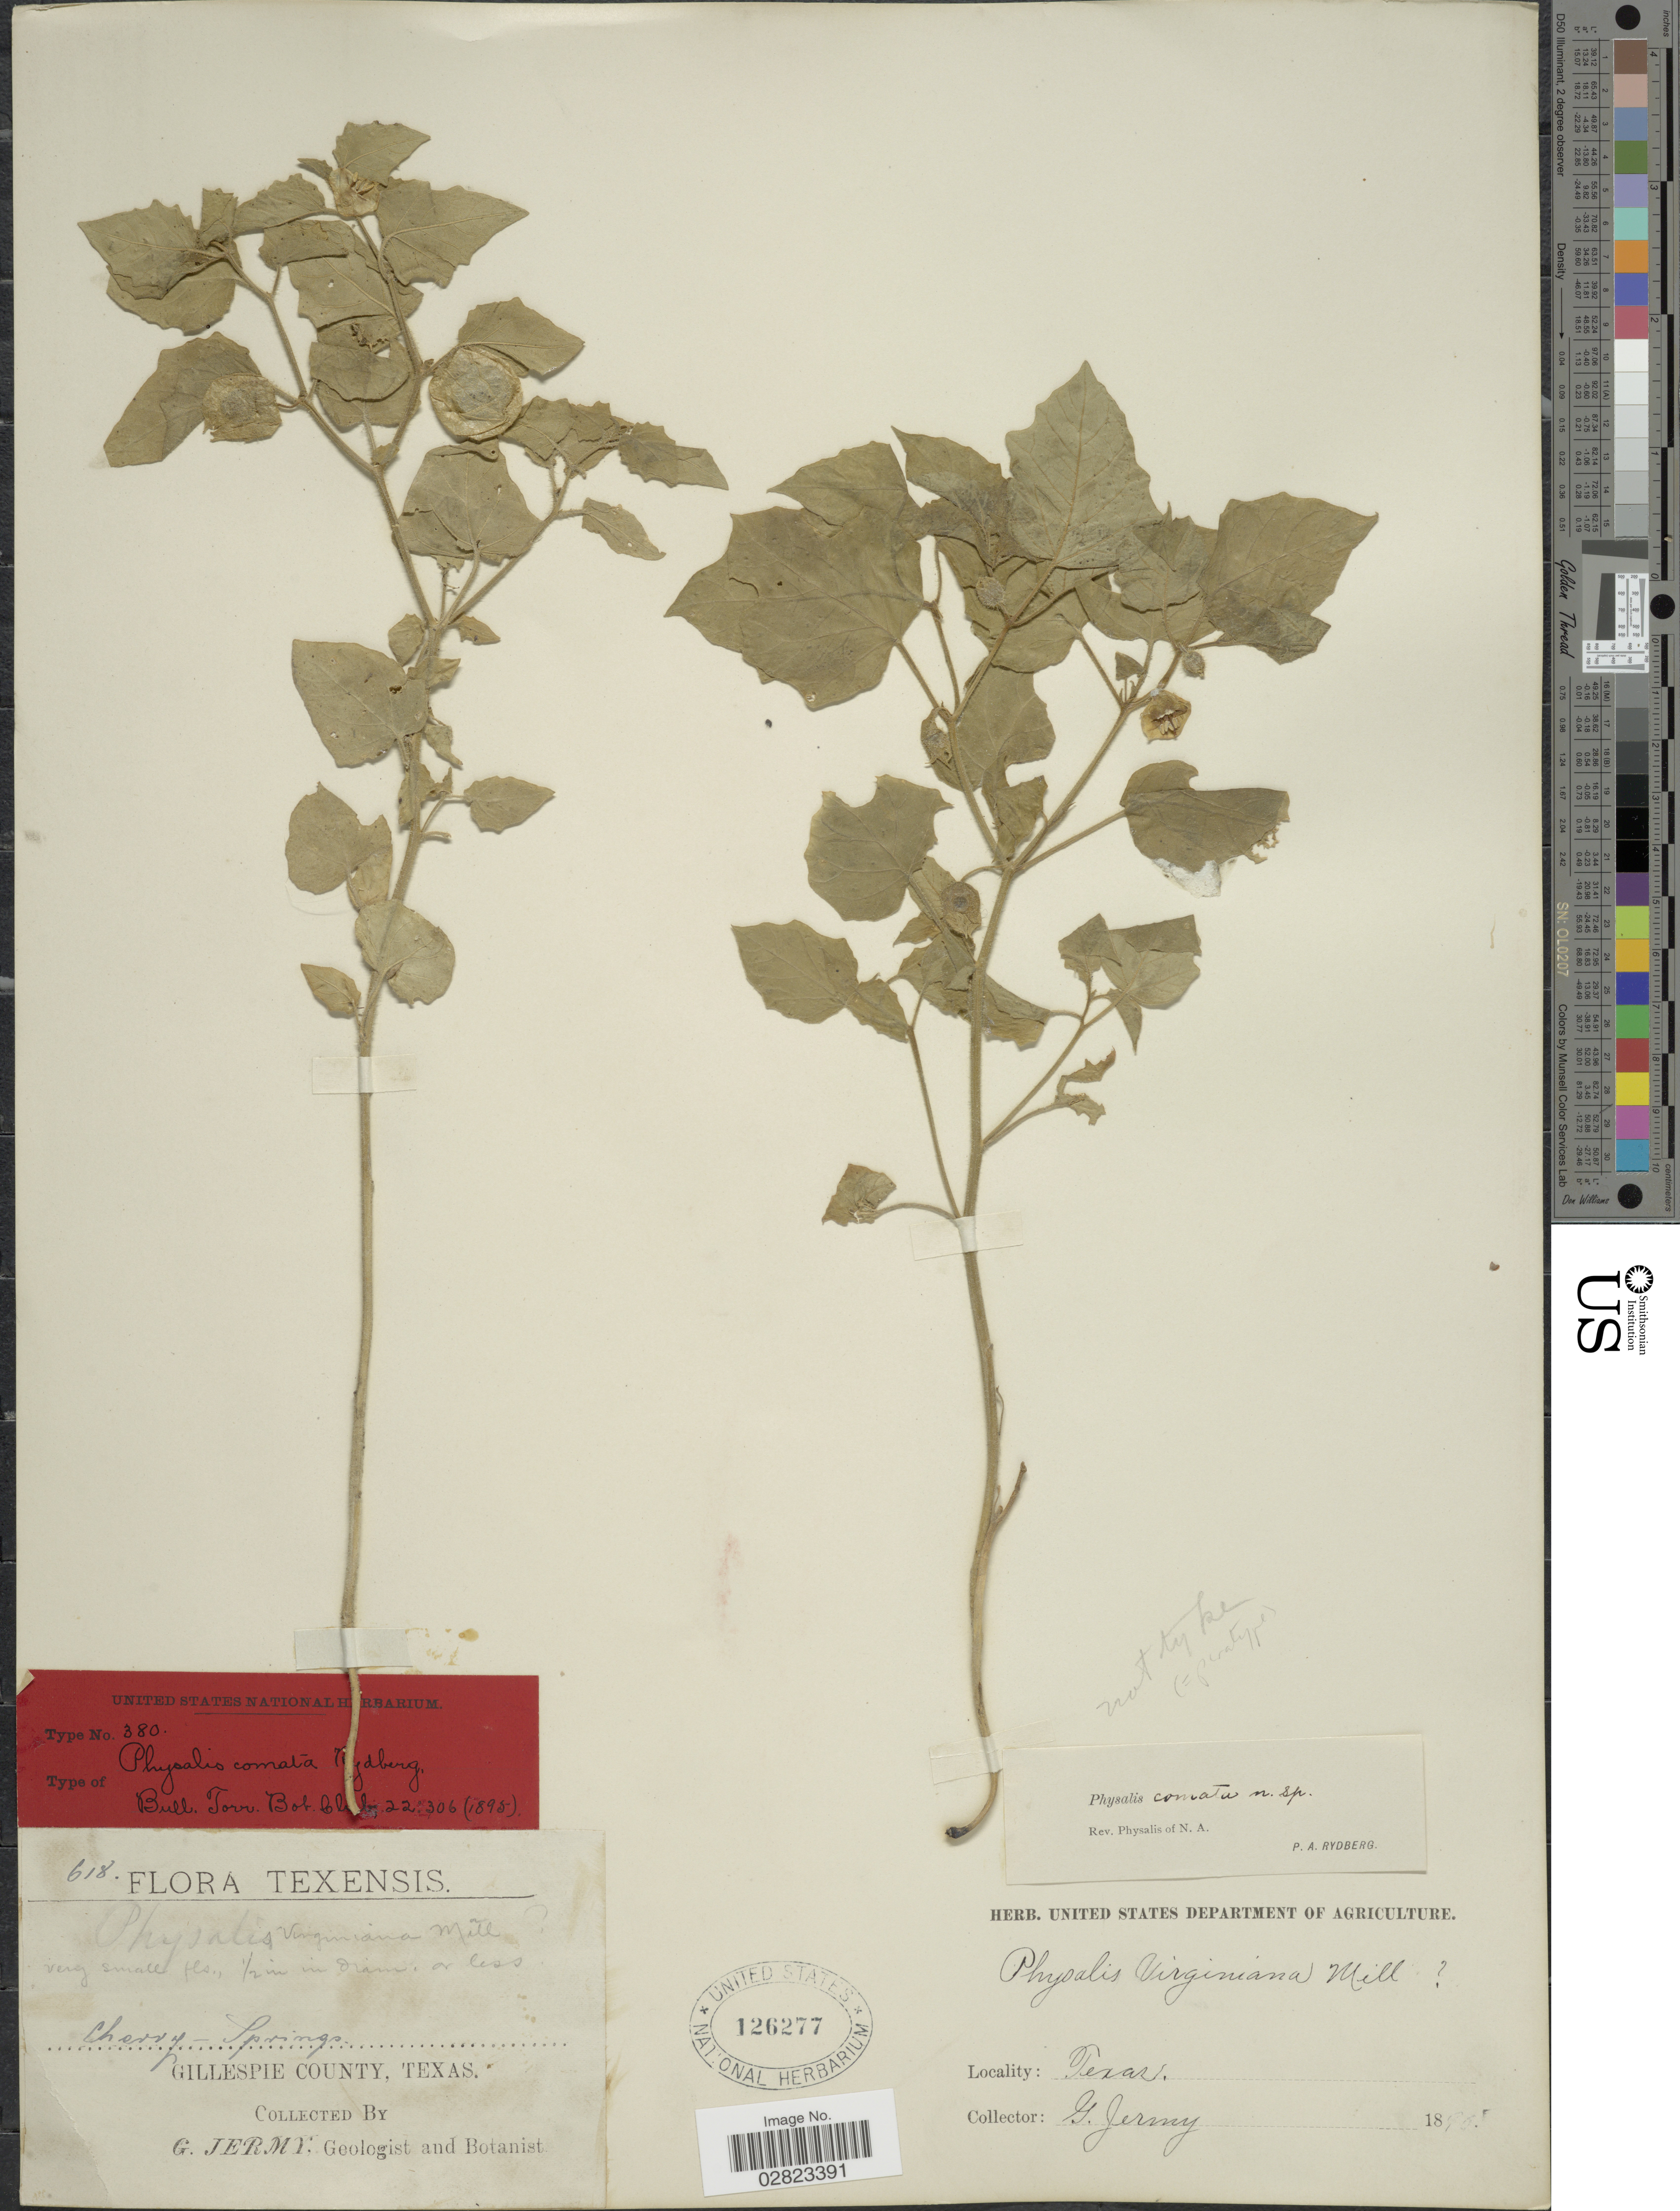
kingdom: Plantae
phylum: Tracheophyta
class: Magnoliopsida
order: Solanales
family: Solanaceae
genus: Physalis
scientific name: Physalis hederifolia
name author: A. Gray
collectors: G. Jermy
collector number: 618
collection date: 1896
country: United States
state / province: Texas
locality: Cherry Springs. Gillespie County.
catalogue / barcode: US 126277